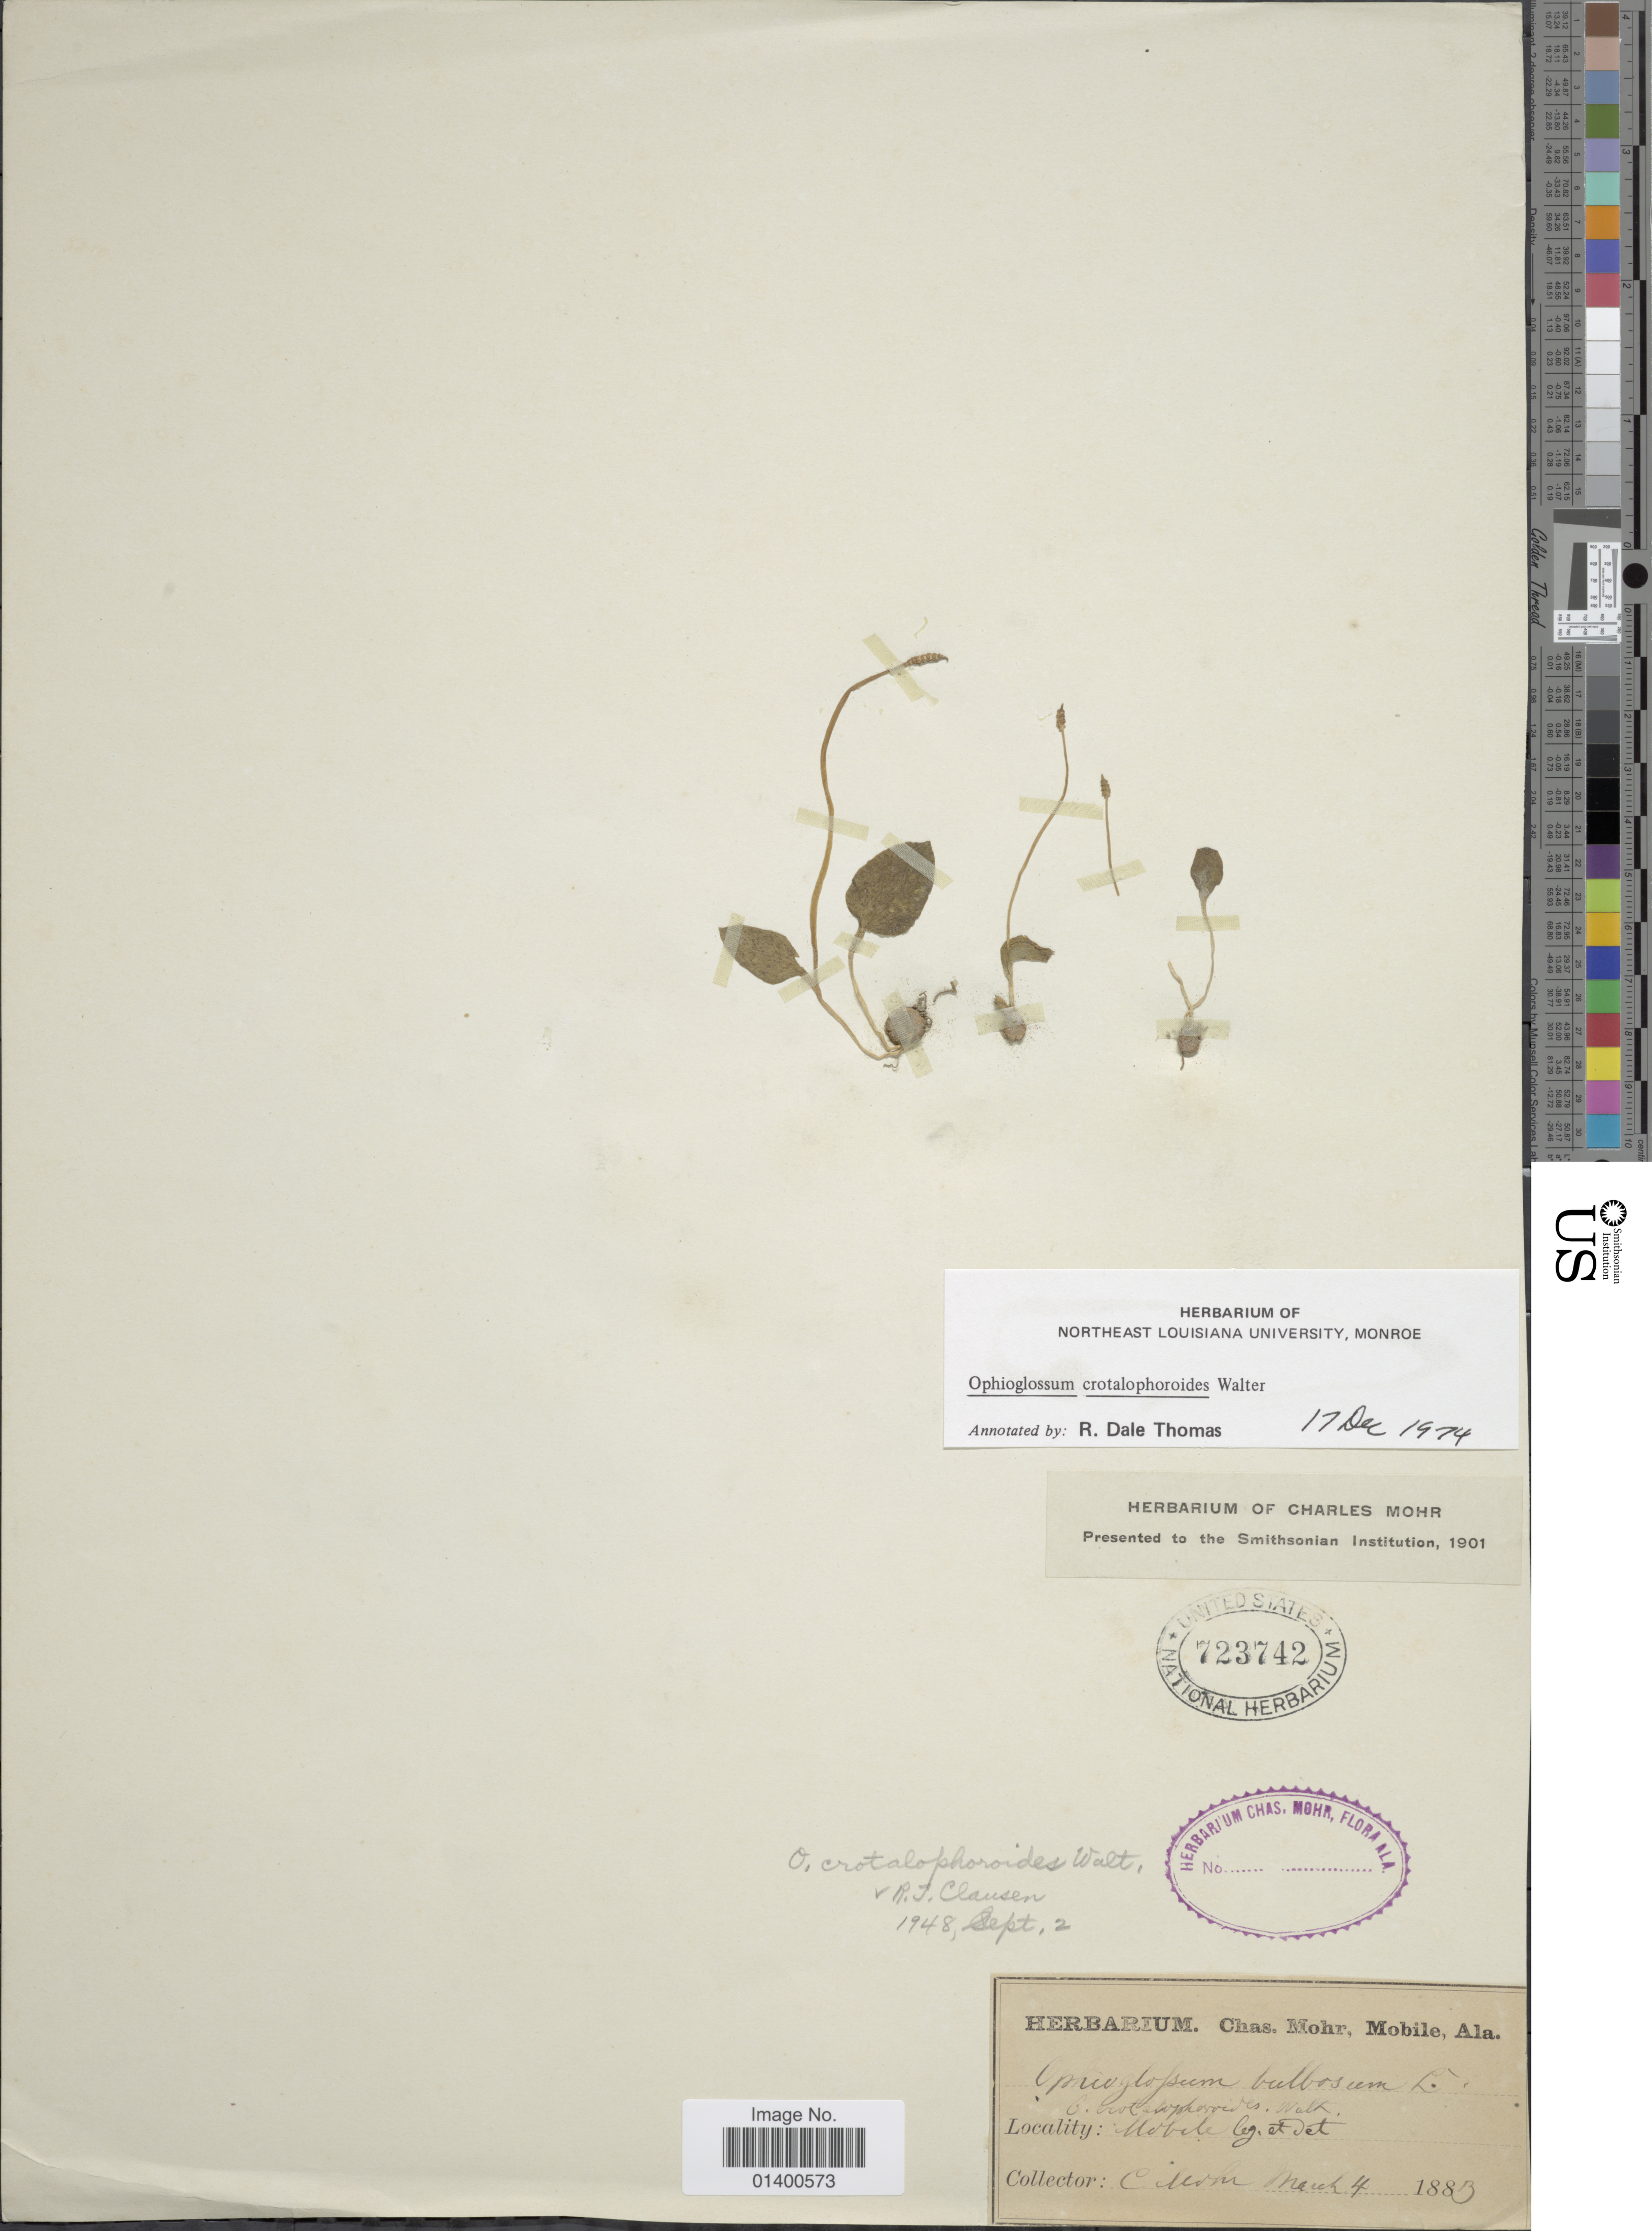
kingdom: Plantae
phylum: Tracheophyta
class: Polypodiopsida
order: Ophioglossales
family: Ophioglossaceae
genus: Ophioglossum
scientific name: Ophioglossum crotalophoroides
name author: Walter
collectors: C. T. Mohr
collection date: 1883-03-04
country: United States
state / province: Alabama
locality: Mobile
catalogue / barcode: US 723742